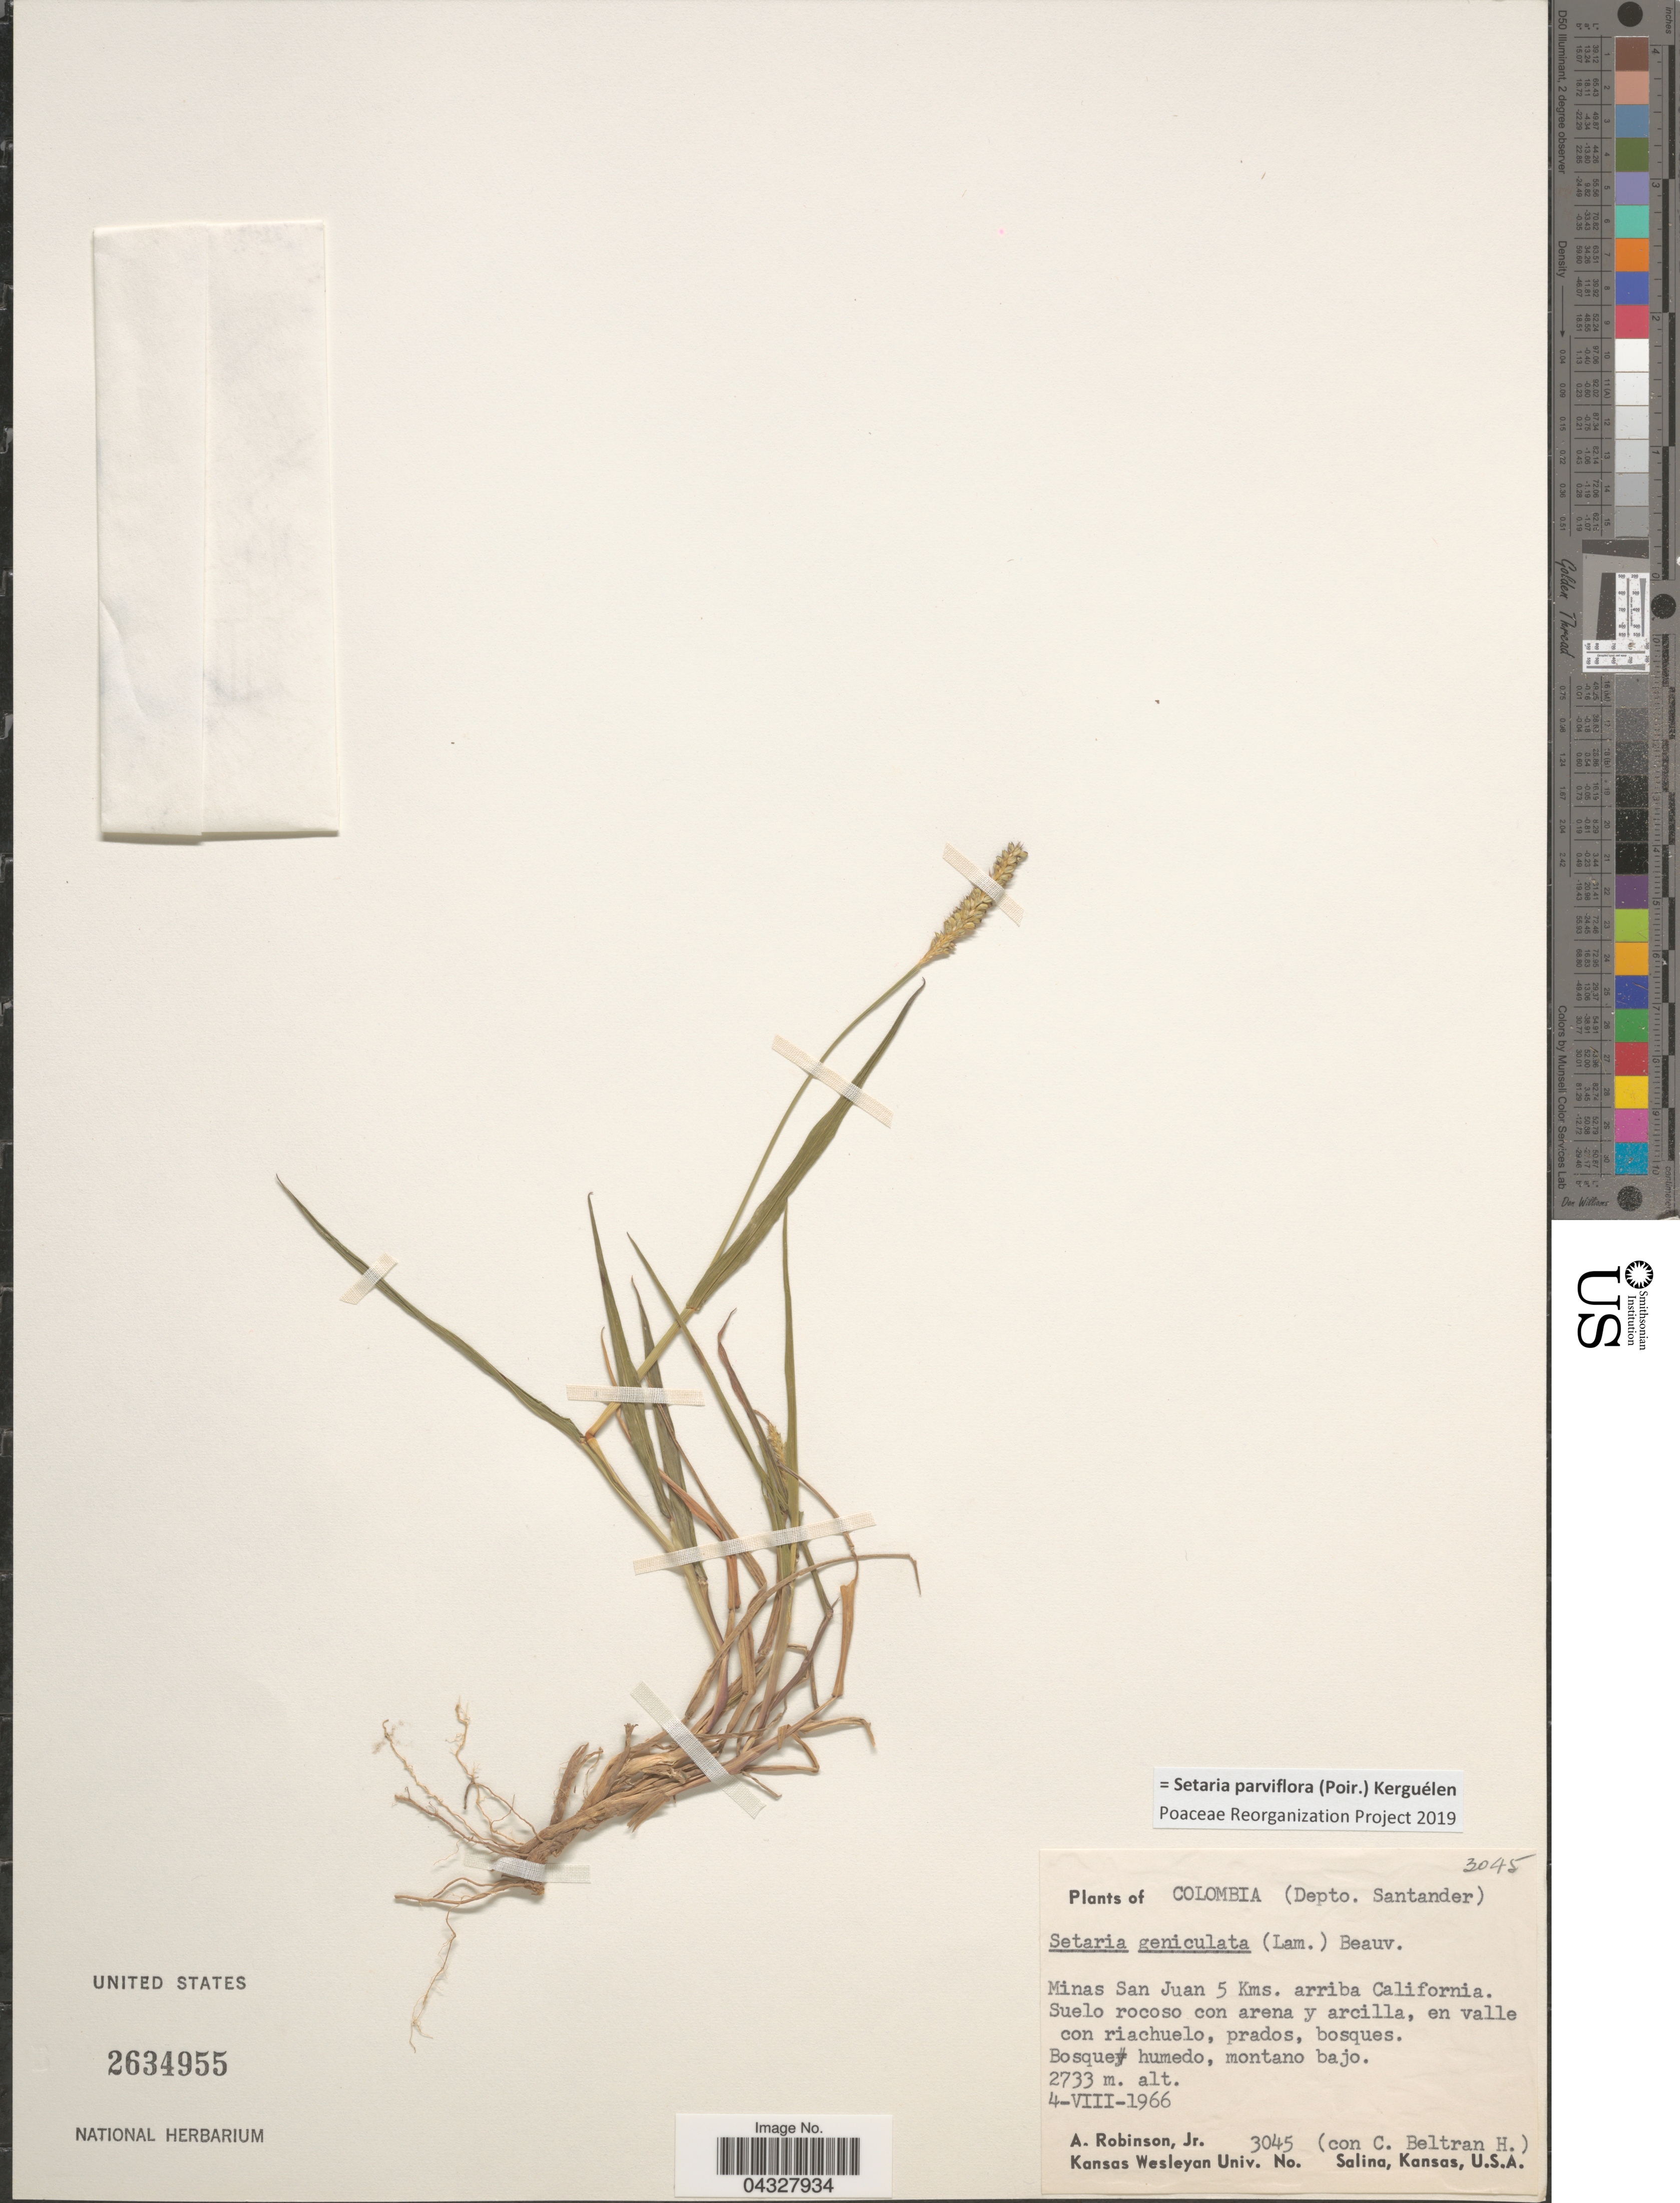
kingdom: Plantae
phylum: Tracheophyta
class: Liliopsida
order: Poales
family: Poaceae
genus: Setaria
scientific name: Setaria parviflora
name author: (Poir.) Kerguélen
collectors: A. Robinson Jr. & C. Beltran H.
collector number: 3045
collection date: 1966-08-04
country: Colombia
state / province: Santander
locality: (Depto. Santander). Minas San Juan 5 Kms. arriba California.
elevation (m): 2733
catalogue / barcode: US 2634955